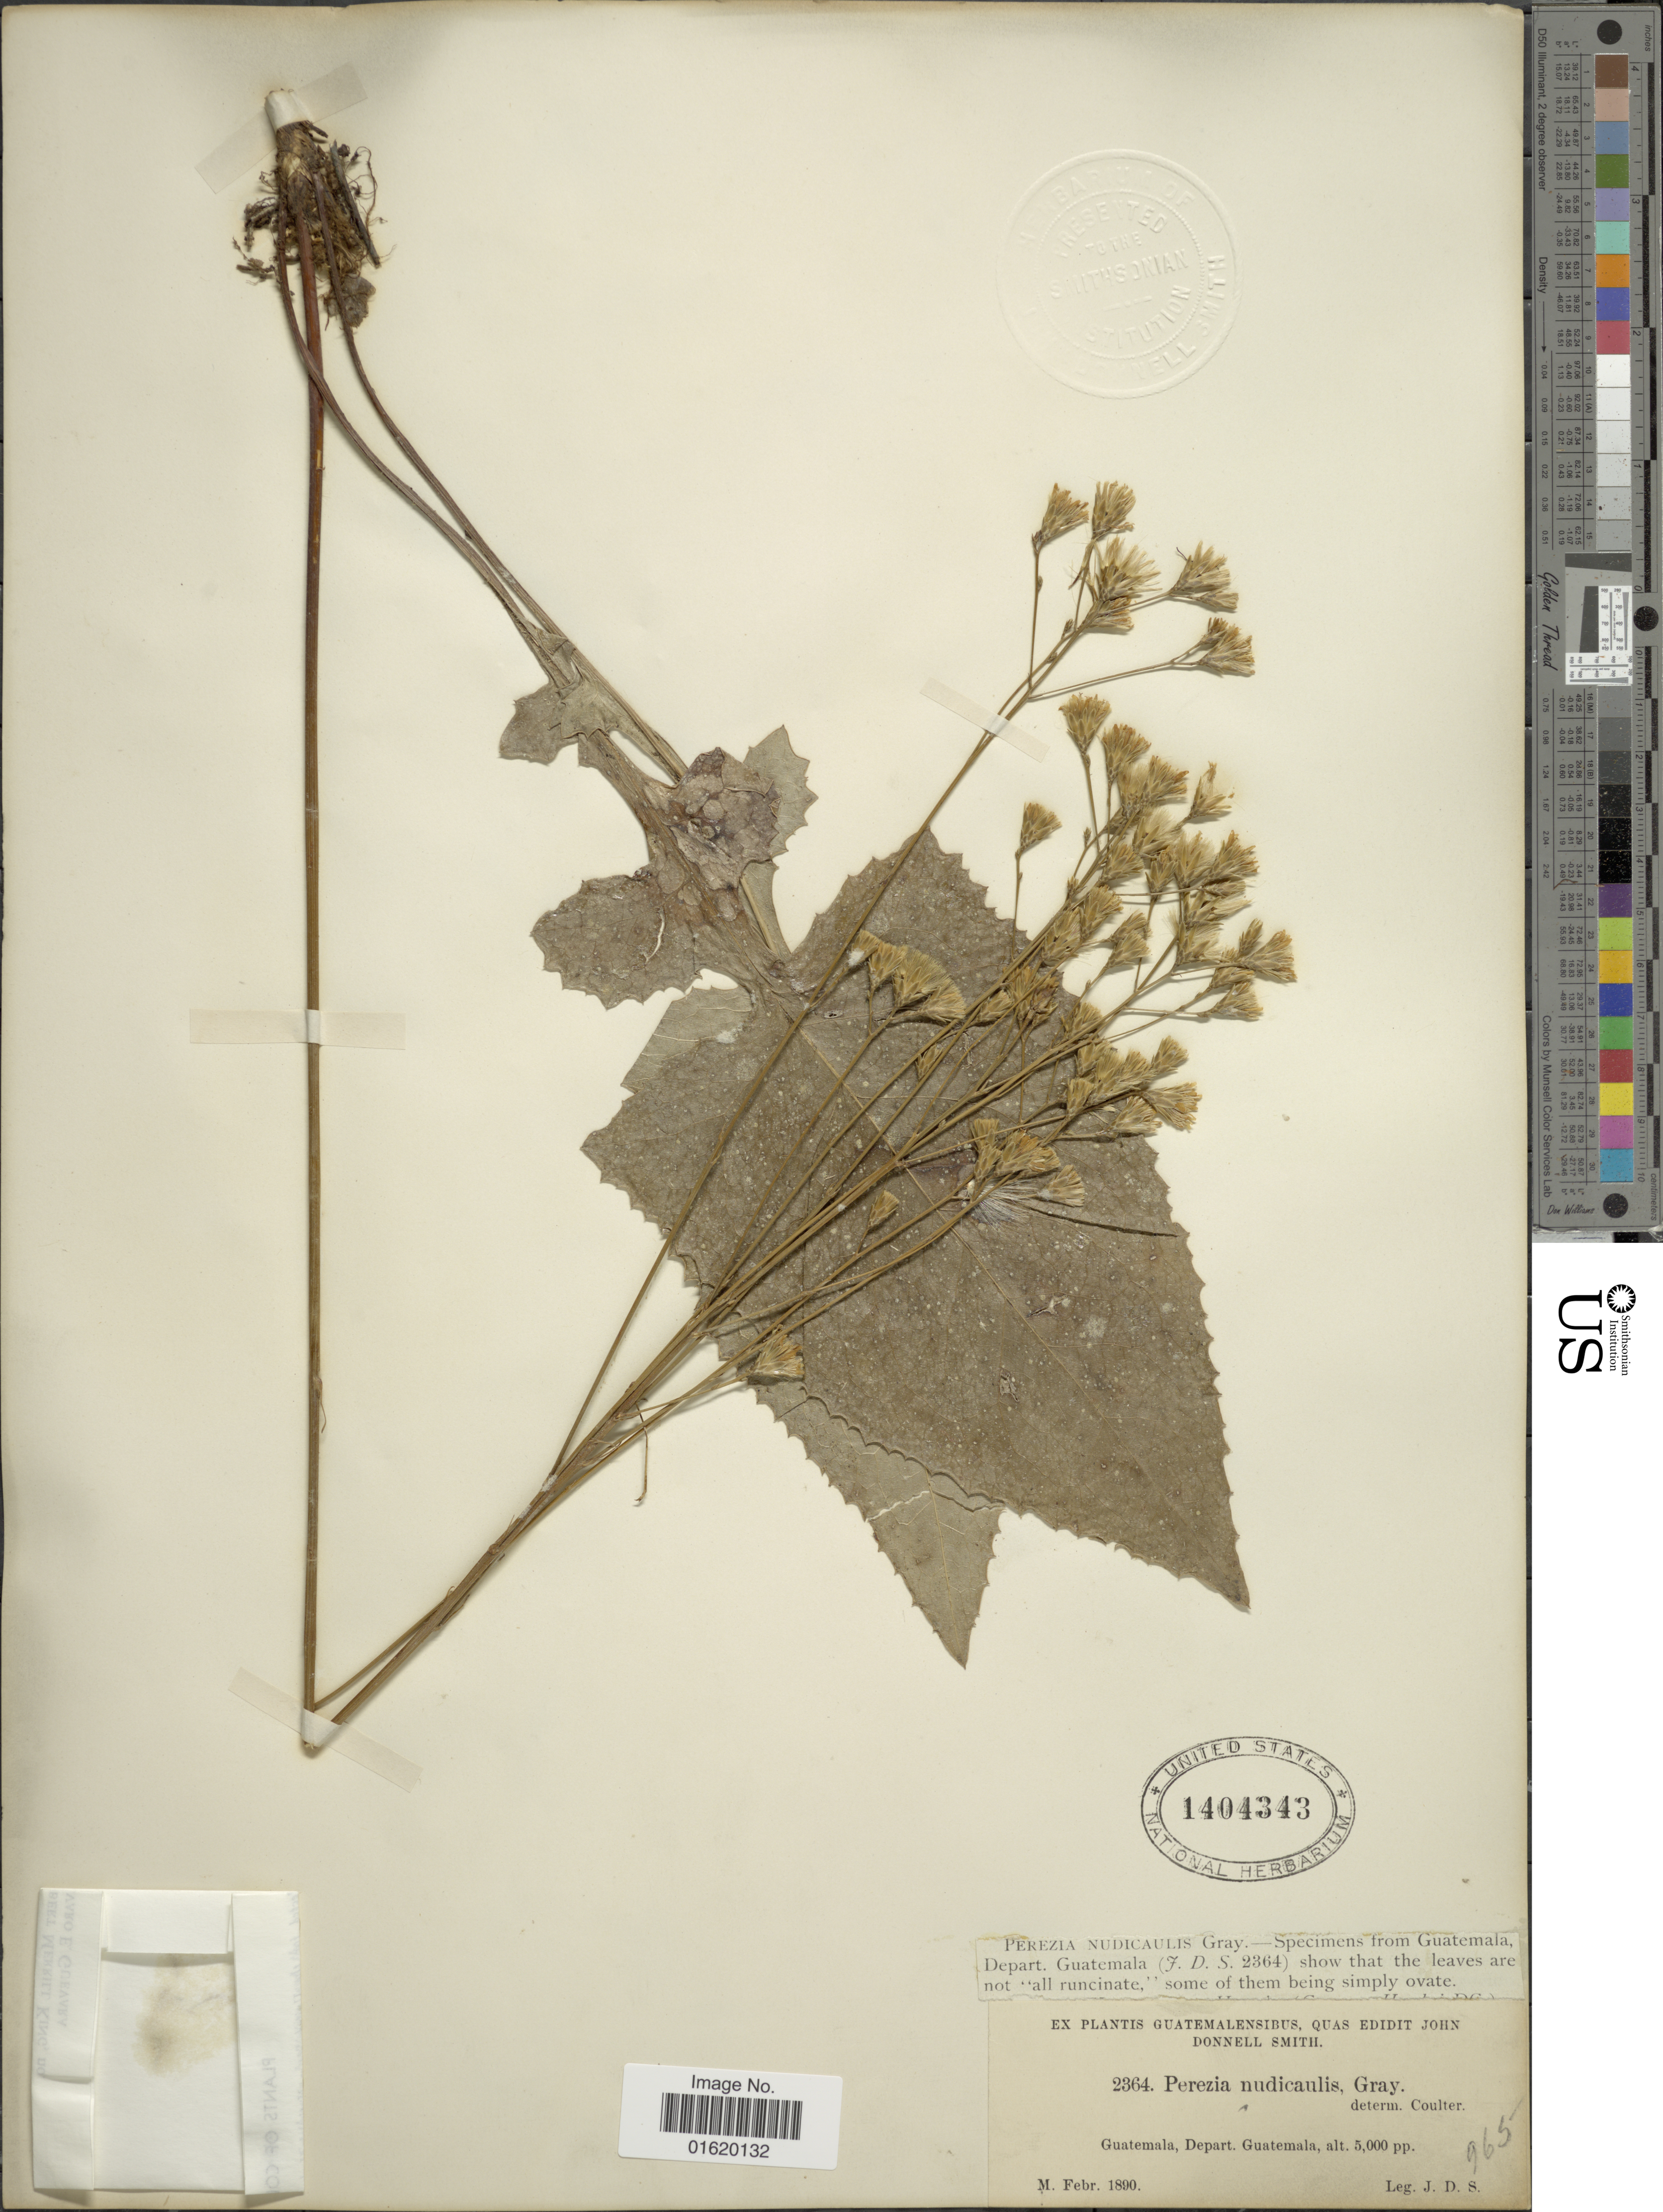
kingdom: Plantae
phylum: Tracheophyta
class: Magnoliopsida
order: Asterales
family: Asteraceae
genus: Acourtia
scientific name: Acourtia nudicaulis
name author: (A. Gray) B.L. Turner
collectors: J. Donnell Smith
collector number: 2364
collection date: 1890-02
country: Guatemala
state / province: Guatemala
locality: Depart. Guatemala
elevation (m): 1524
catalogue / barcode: US 1404343